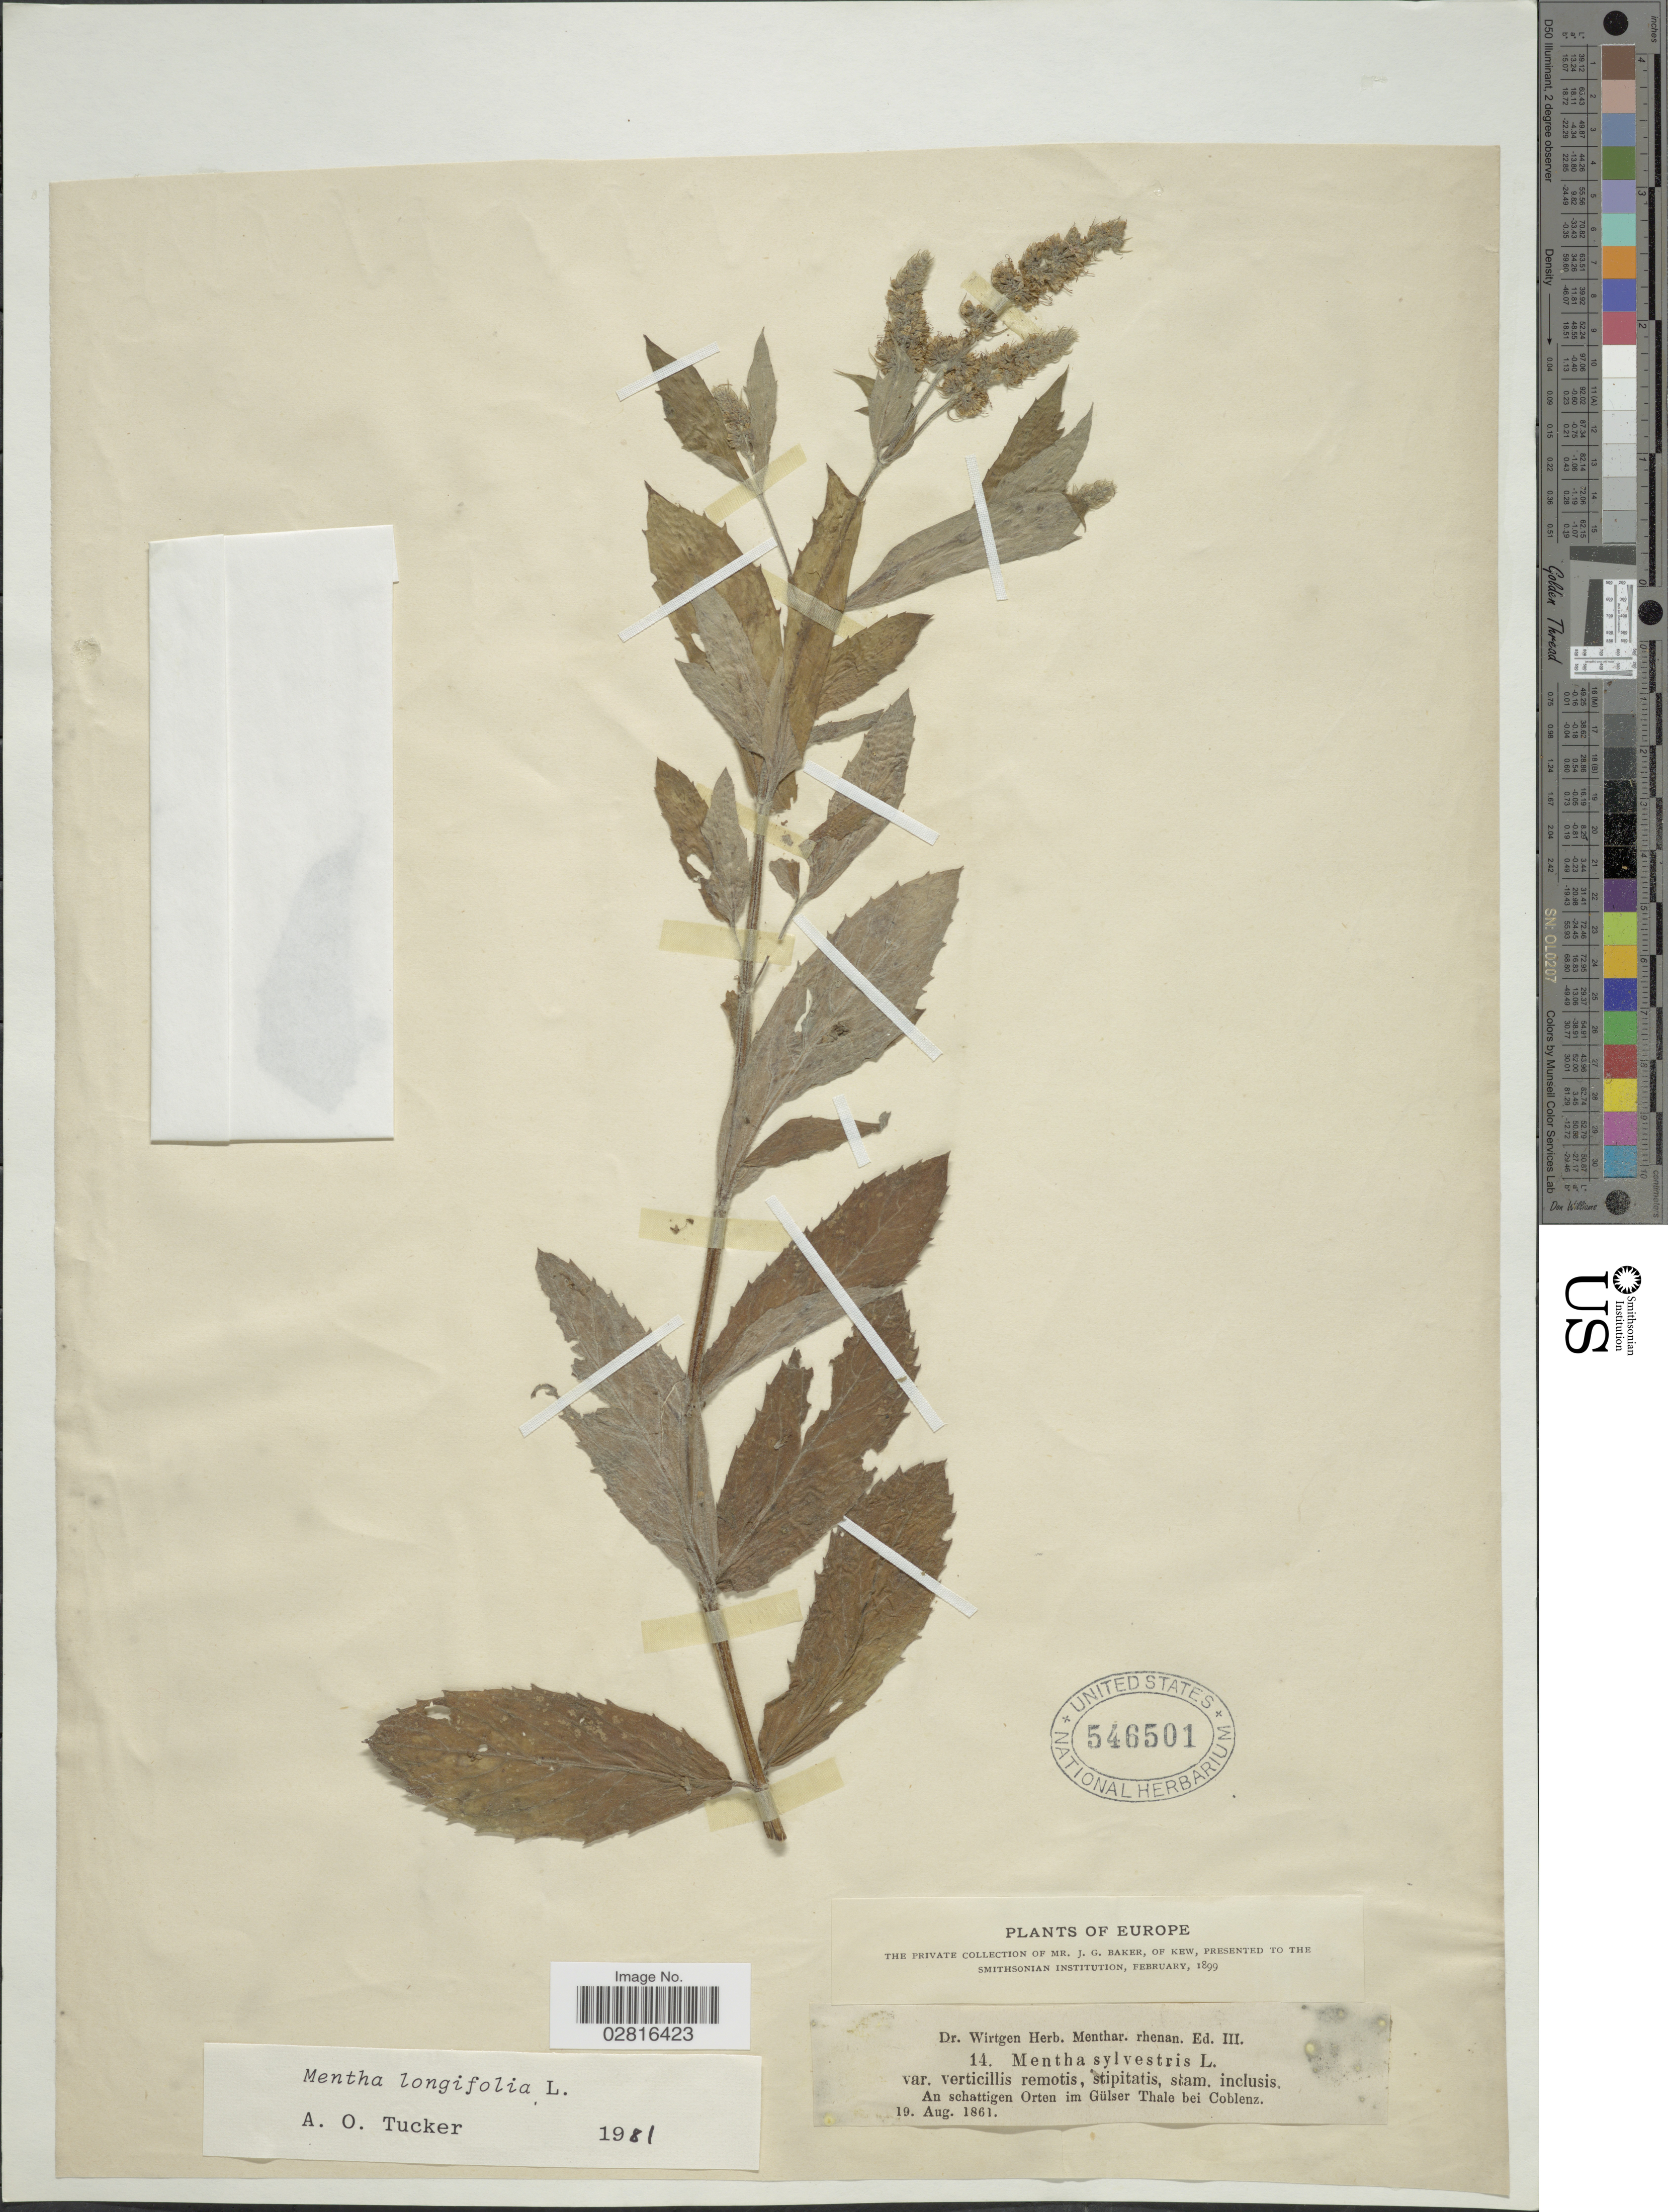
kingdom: Plantae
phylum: Tracheophyta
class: Magnoliopsida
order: Lamiales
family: Lamiaceae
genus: Mentha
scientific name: Mentha longifolia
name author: (L.) L.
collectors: J. G. Baker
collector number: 14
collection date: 1861-08-19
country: Germany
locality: Europe. An schattigen Orten im Gülser Thale bei Coblenz.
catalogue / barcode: US 546501